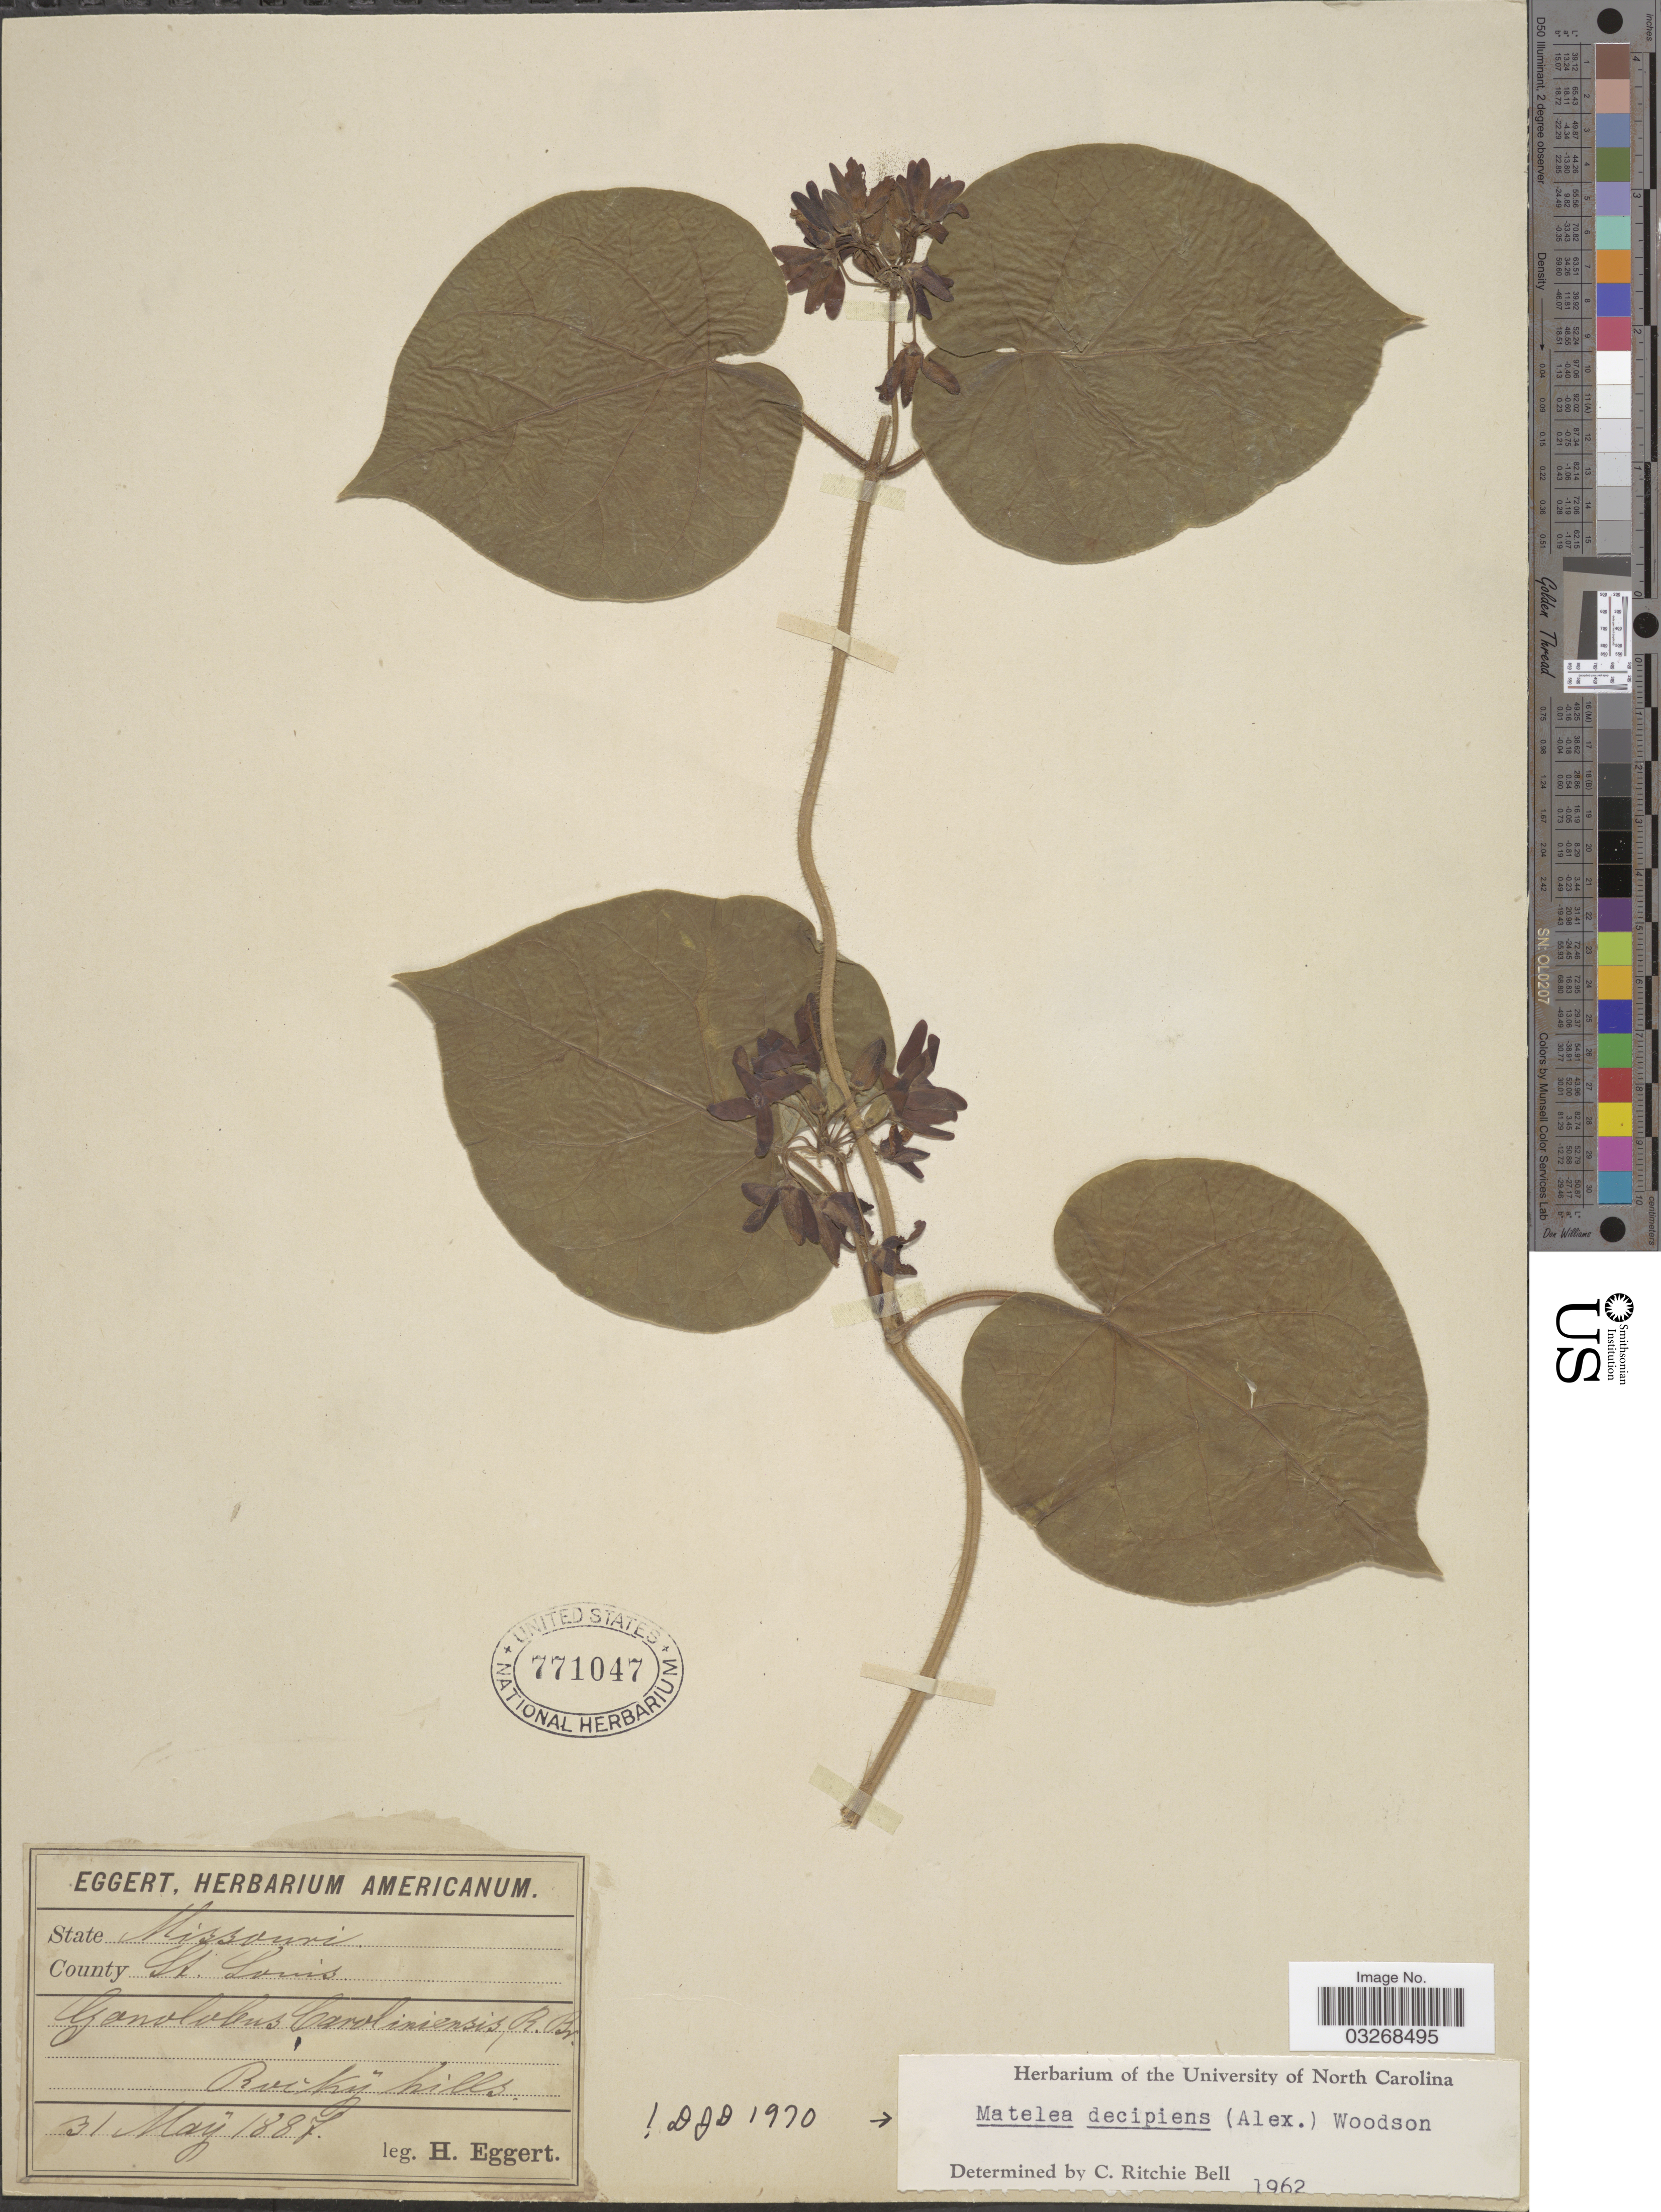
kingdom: Plantae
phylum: Tracheophyta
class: Magnoliopsida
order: Gentianales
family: Apocynaceae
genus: Matelea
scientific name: Matelea decipiens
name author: (Alexander) Woodson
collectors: H. Eggert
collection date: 1887-05-31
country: United States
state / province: Missouri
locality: County St. Louis.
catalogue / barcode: US 771047